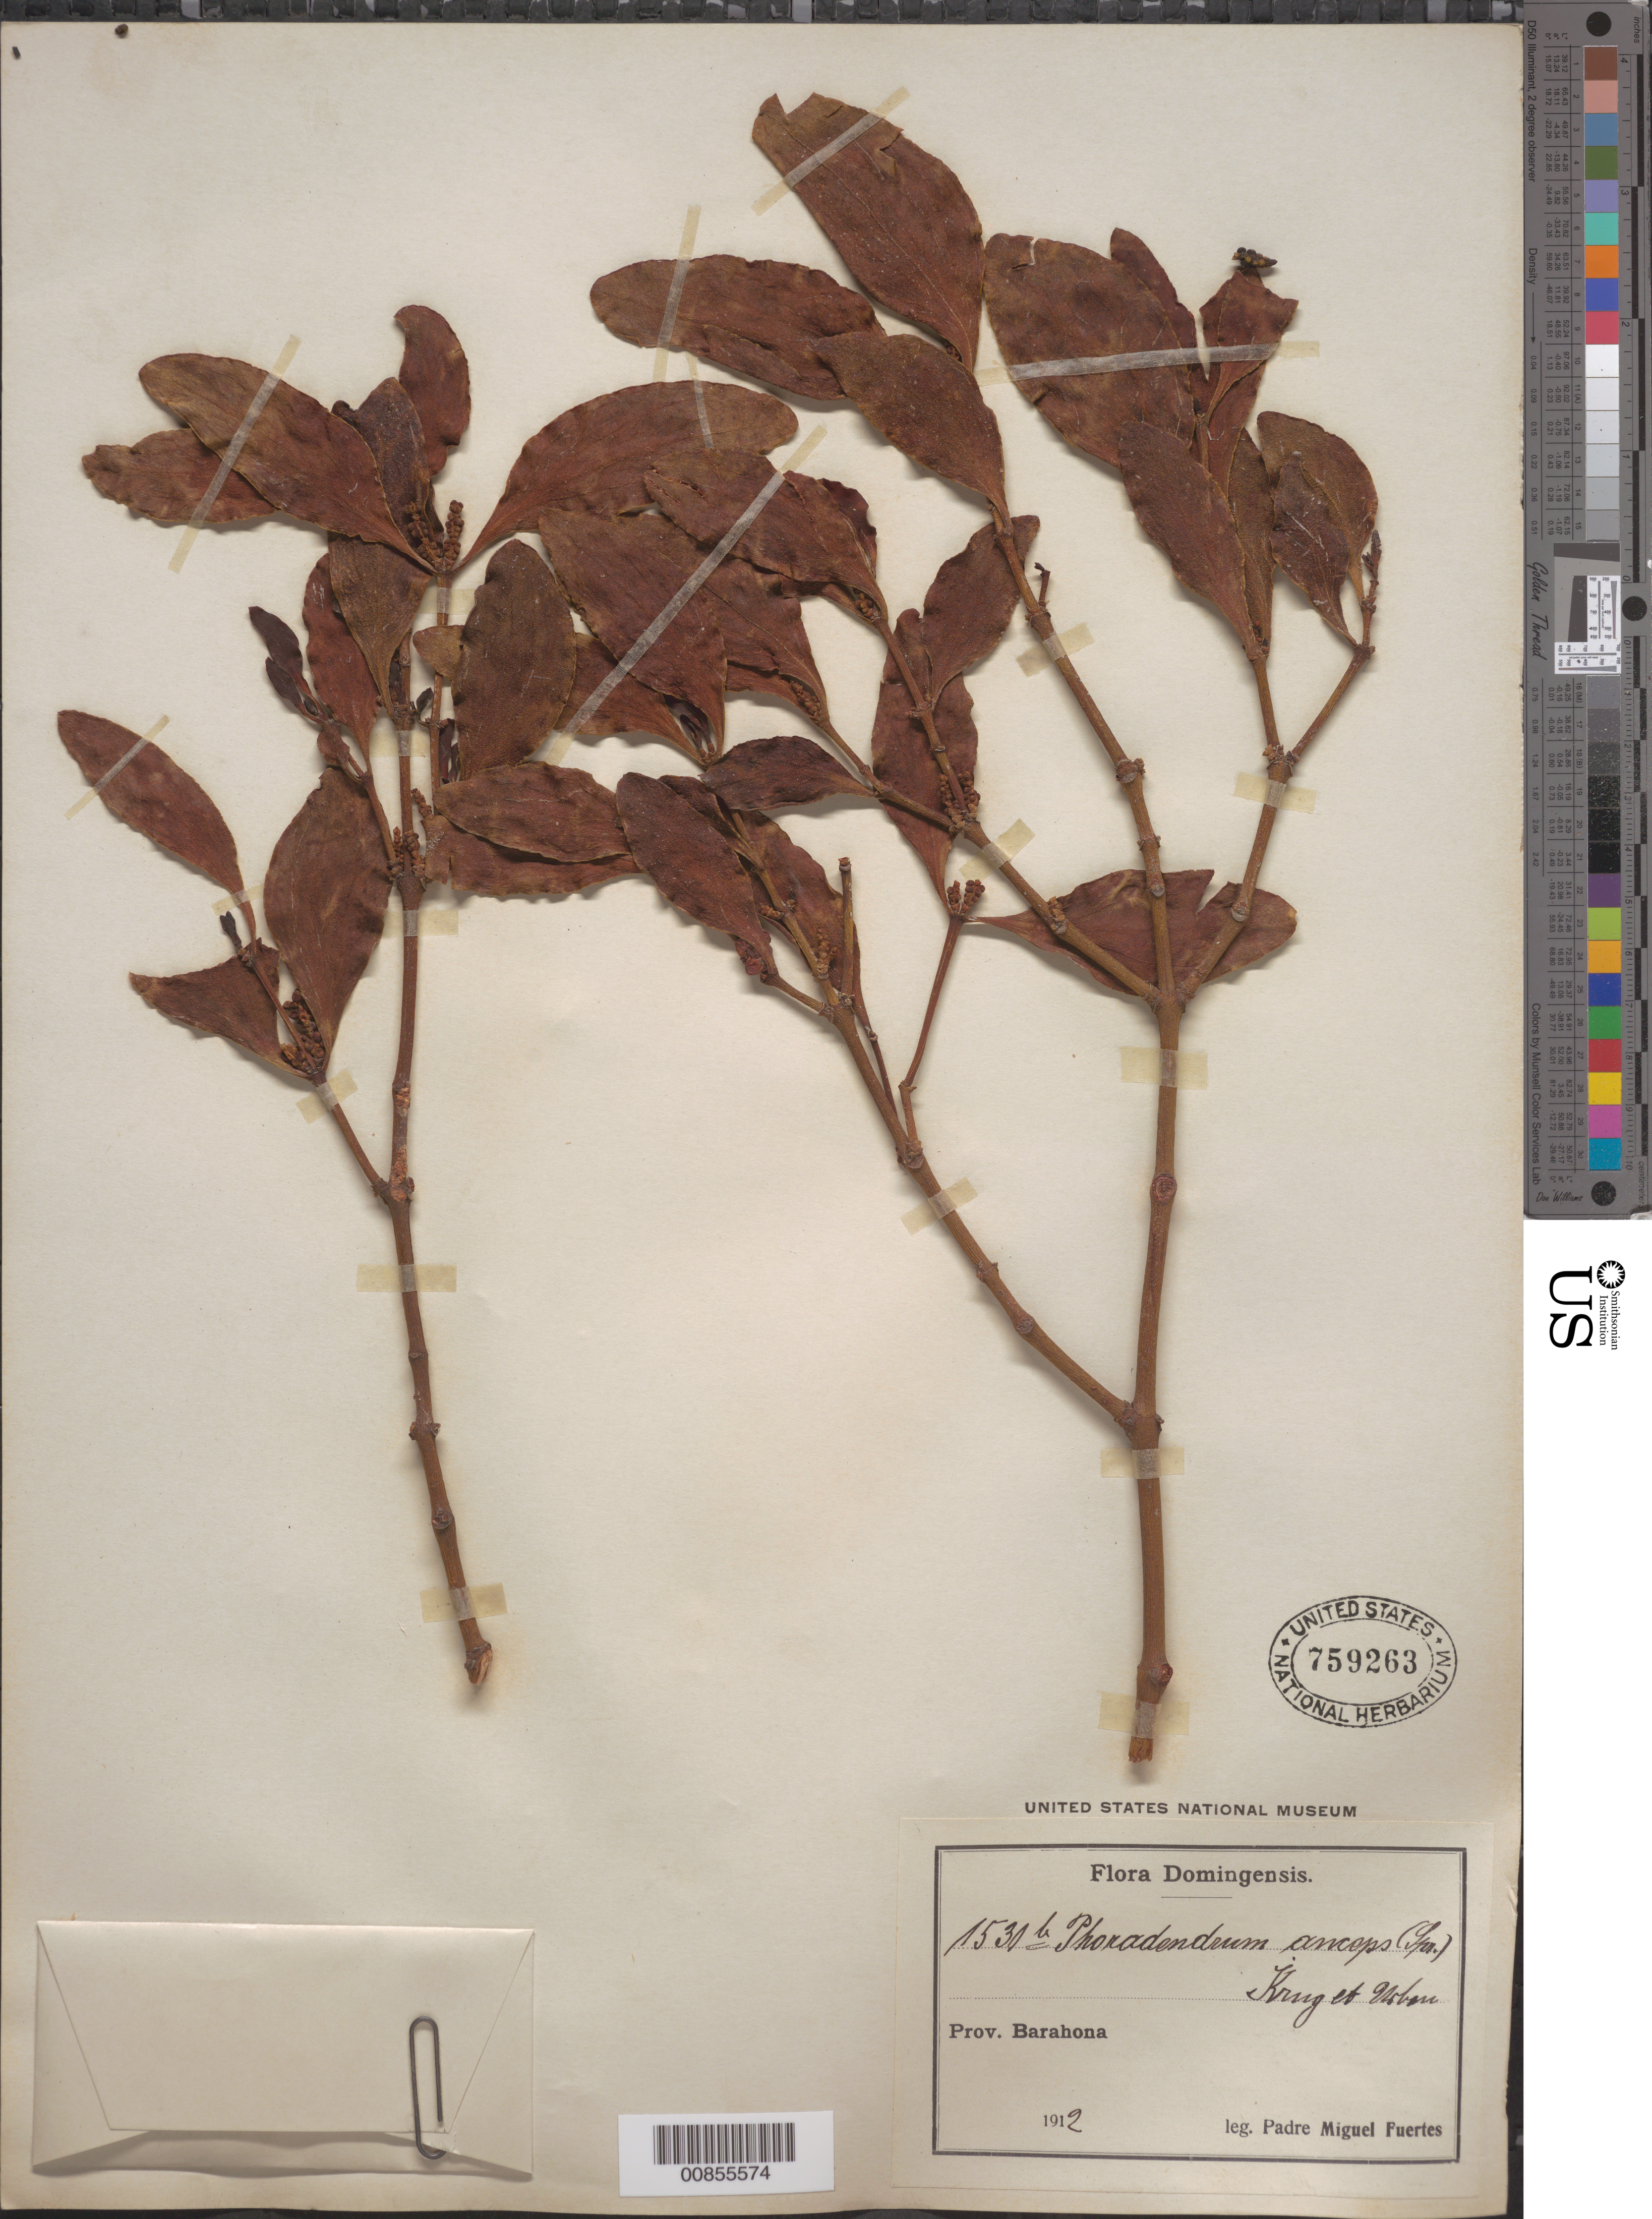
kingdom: Plantae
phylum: Tracheophyta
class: Magnoliopsida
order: Santalales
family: Viscaceae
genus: Phoradendron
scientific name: Phoradendron anceps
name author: (Spreng.) M. Gómez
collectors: M. D. Fuertes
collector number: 1530b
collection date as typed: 1912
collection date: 1912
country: Dominican Republic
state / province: Barahona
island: Hispaniola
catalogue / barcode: US 759263